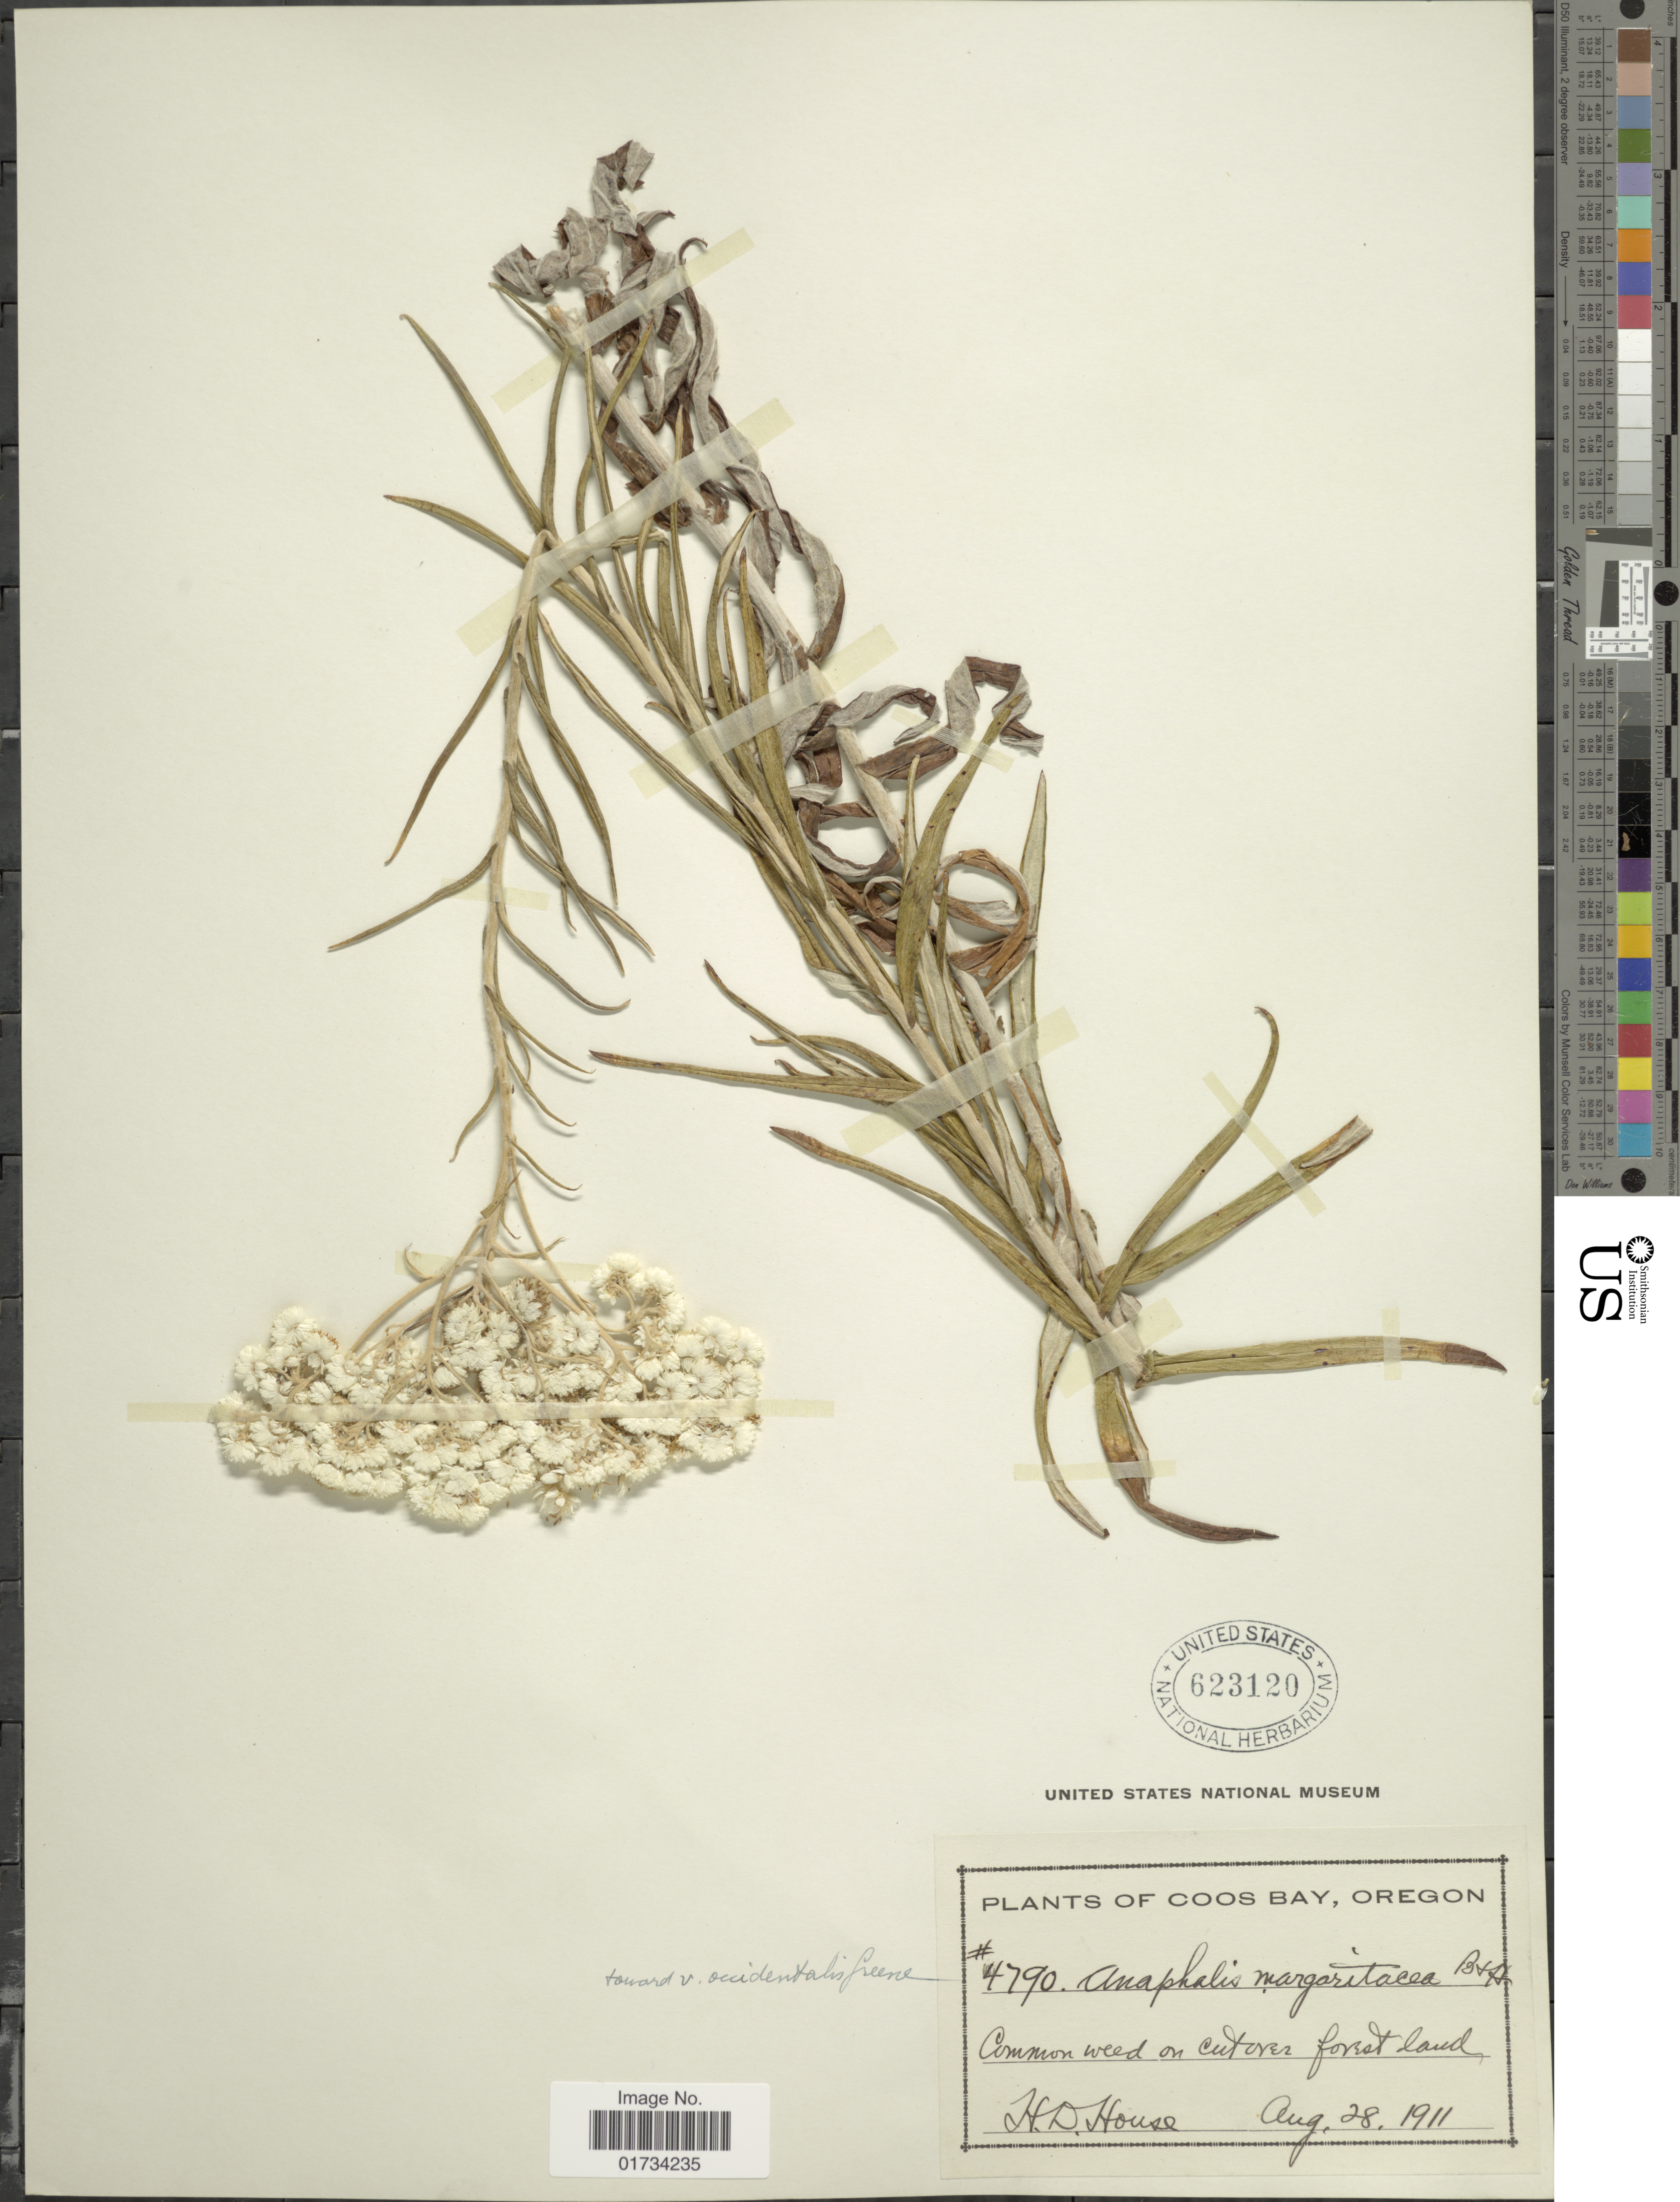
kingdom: Plantae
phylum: Tracheophyta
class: Magnoliopsida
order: Asterales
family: Asteraceae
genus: Anaphalis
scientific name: Anaphalis margaritacea var. occidentalis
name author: Greene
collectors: H. D. House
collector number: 4790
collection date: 1911-08-28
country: United States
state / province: Oregon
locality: Coos Bay, common weed on cutover forest land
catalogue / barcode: US 623120